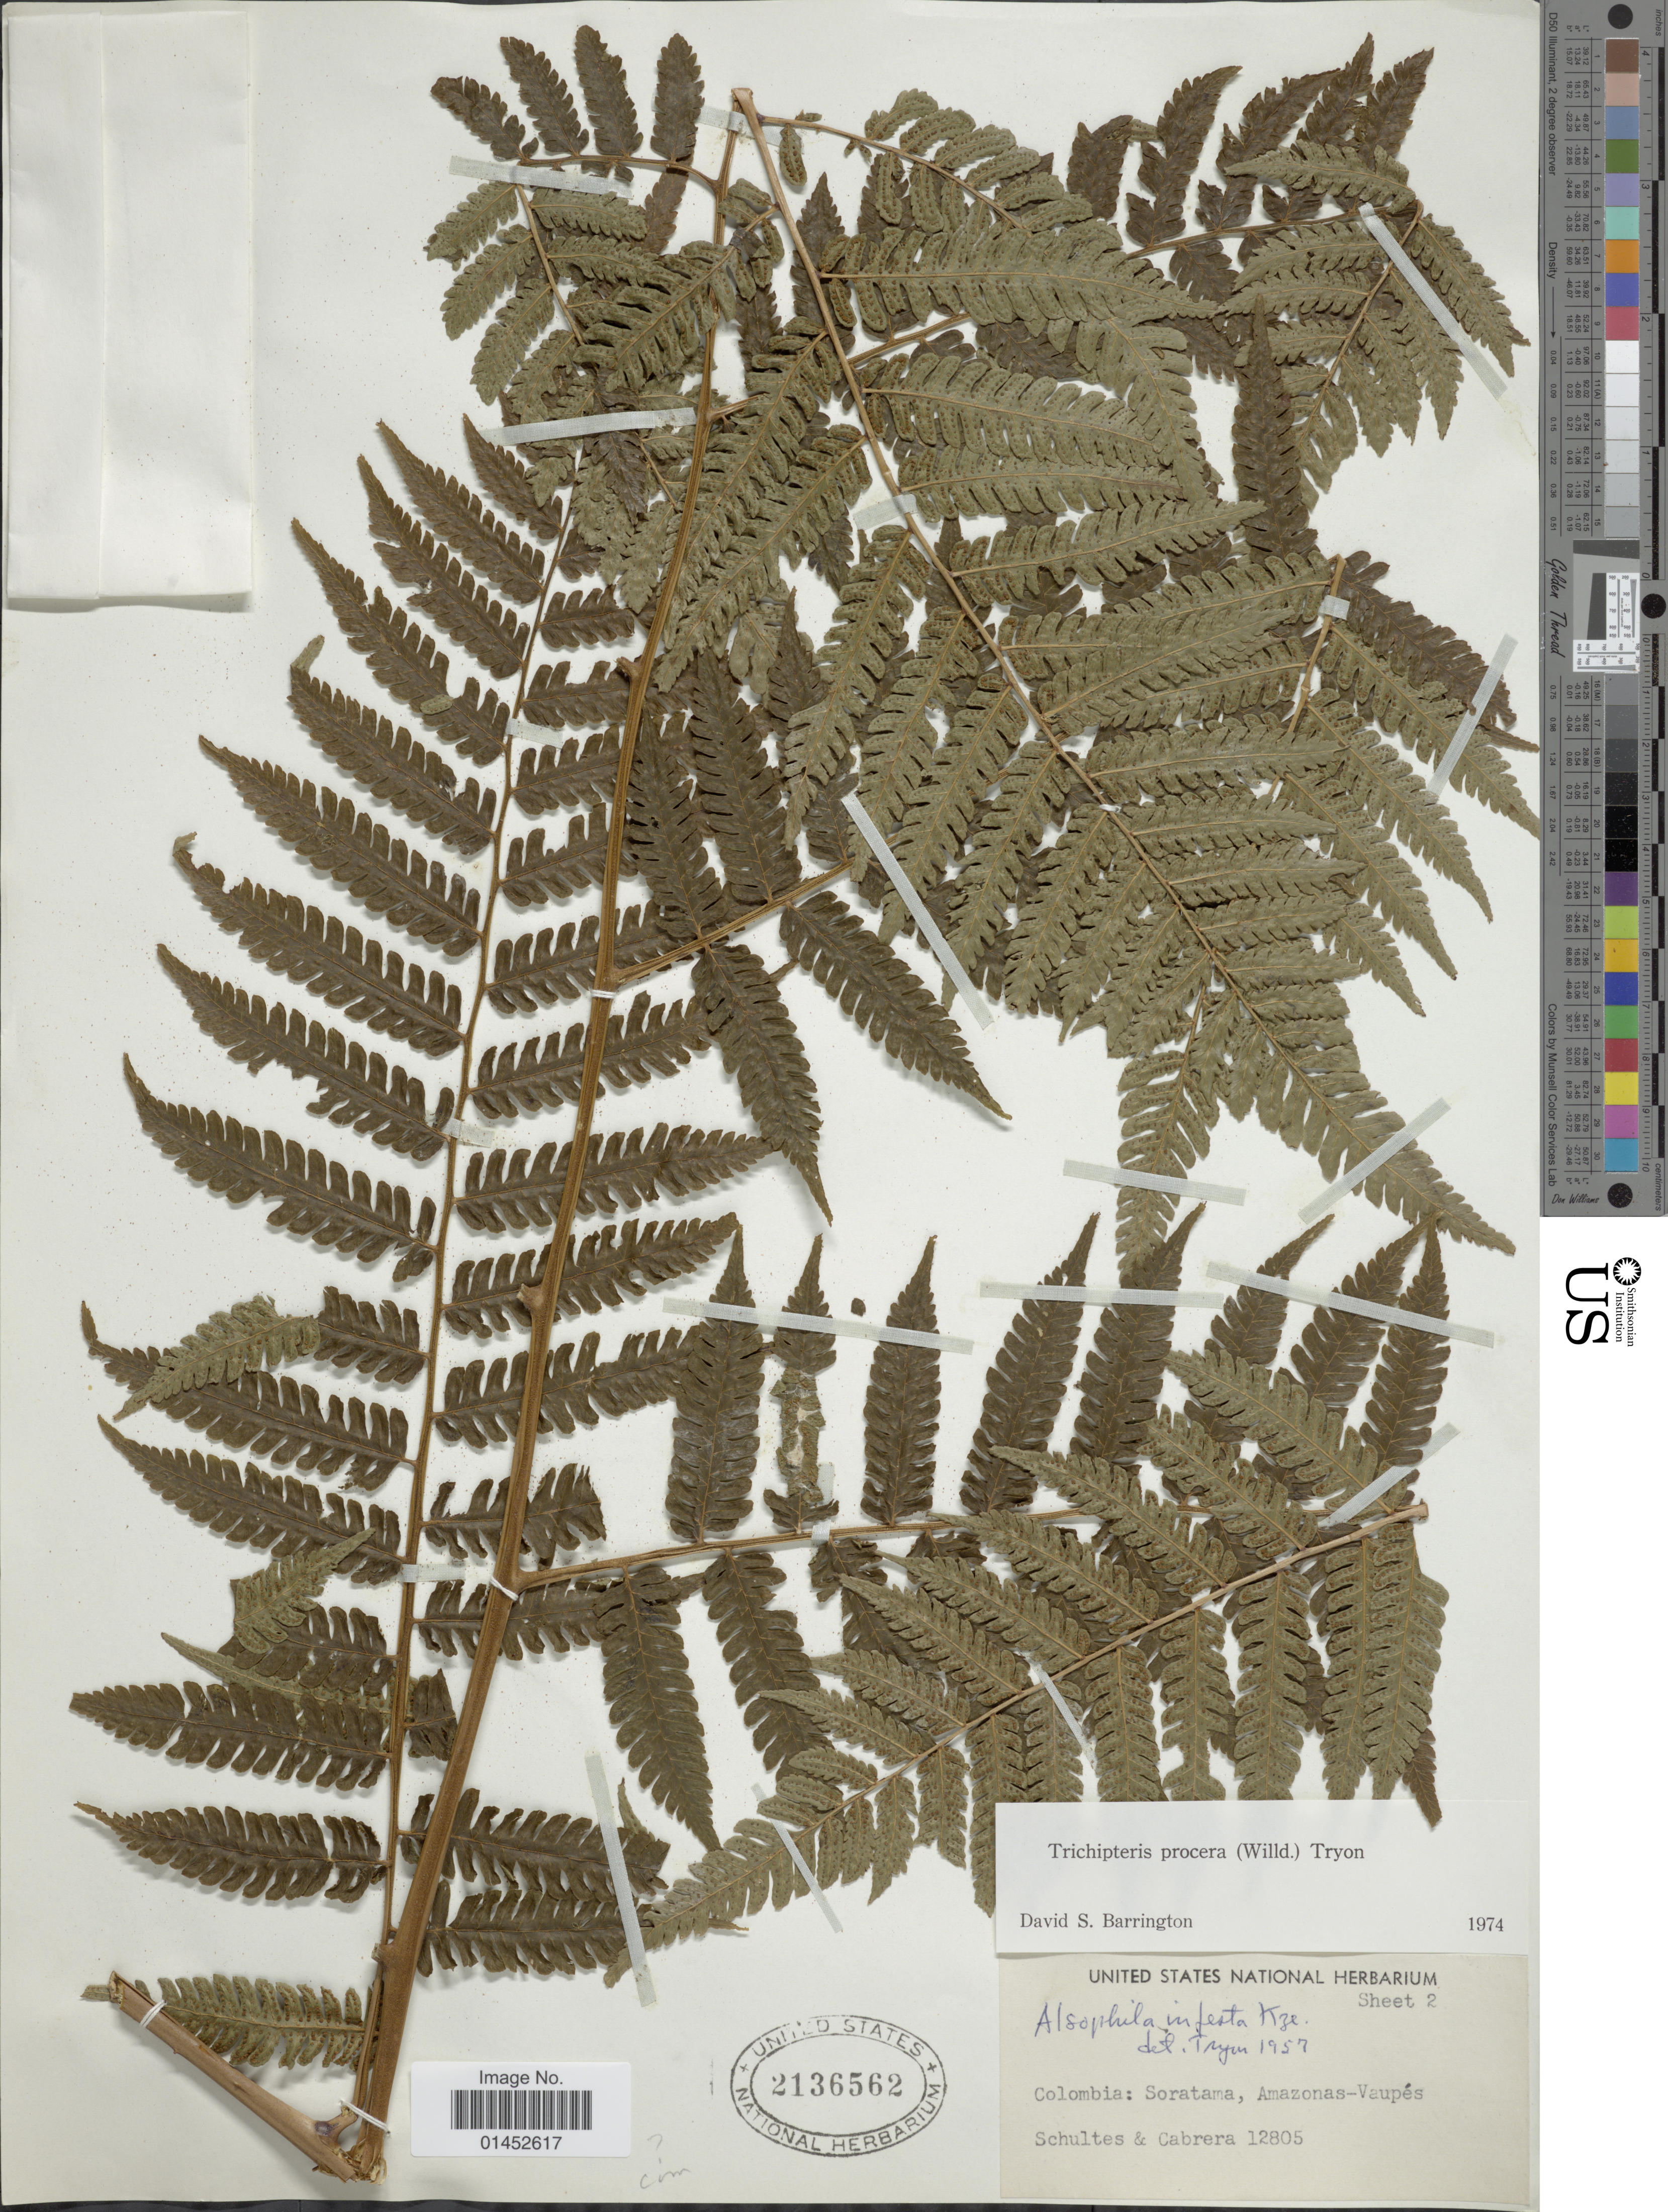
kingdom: Plantae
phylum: Tracheophyta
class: Polypodiopsida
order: Cyatheales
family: Cyatheaceae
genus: Cyathea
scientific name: Cyathea pungens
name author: (Willd.) Domin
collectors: -- Schultes & Cabrera, --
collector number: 12805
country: Colombia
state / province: Amazônas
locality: Soratama, Amazonas-Vaupés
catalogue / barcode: US 2136562